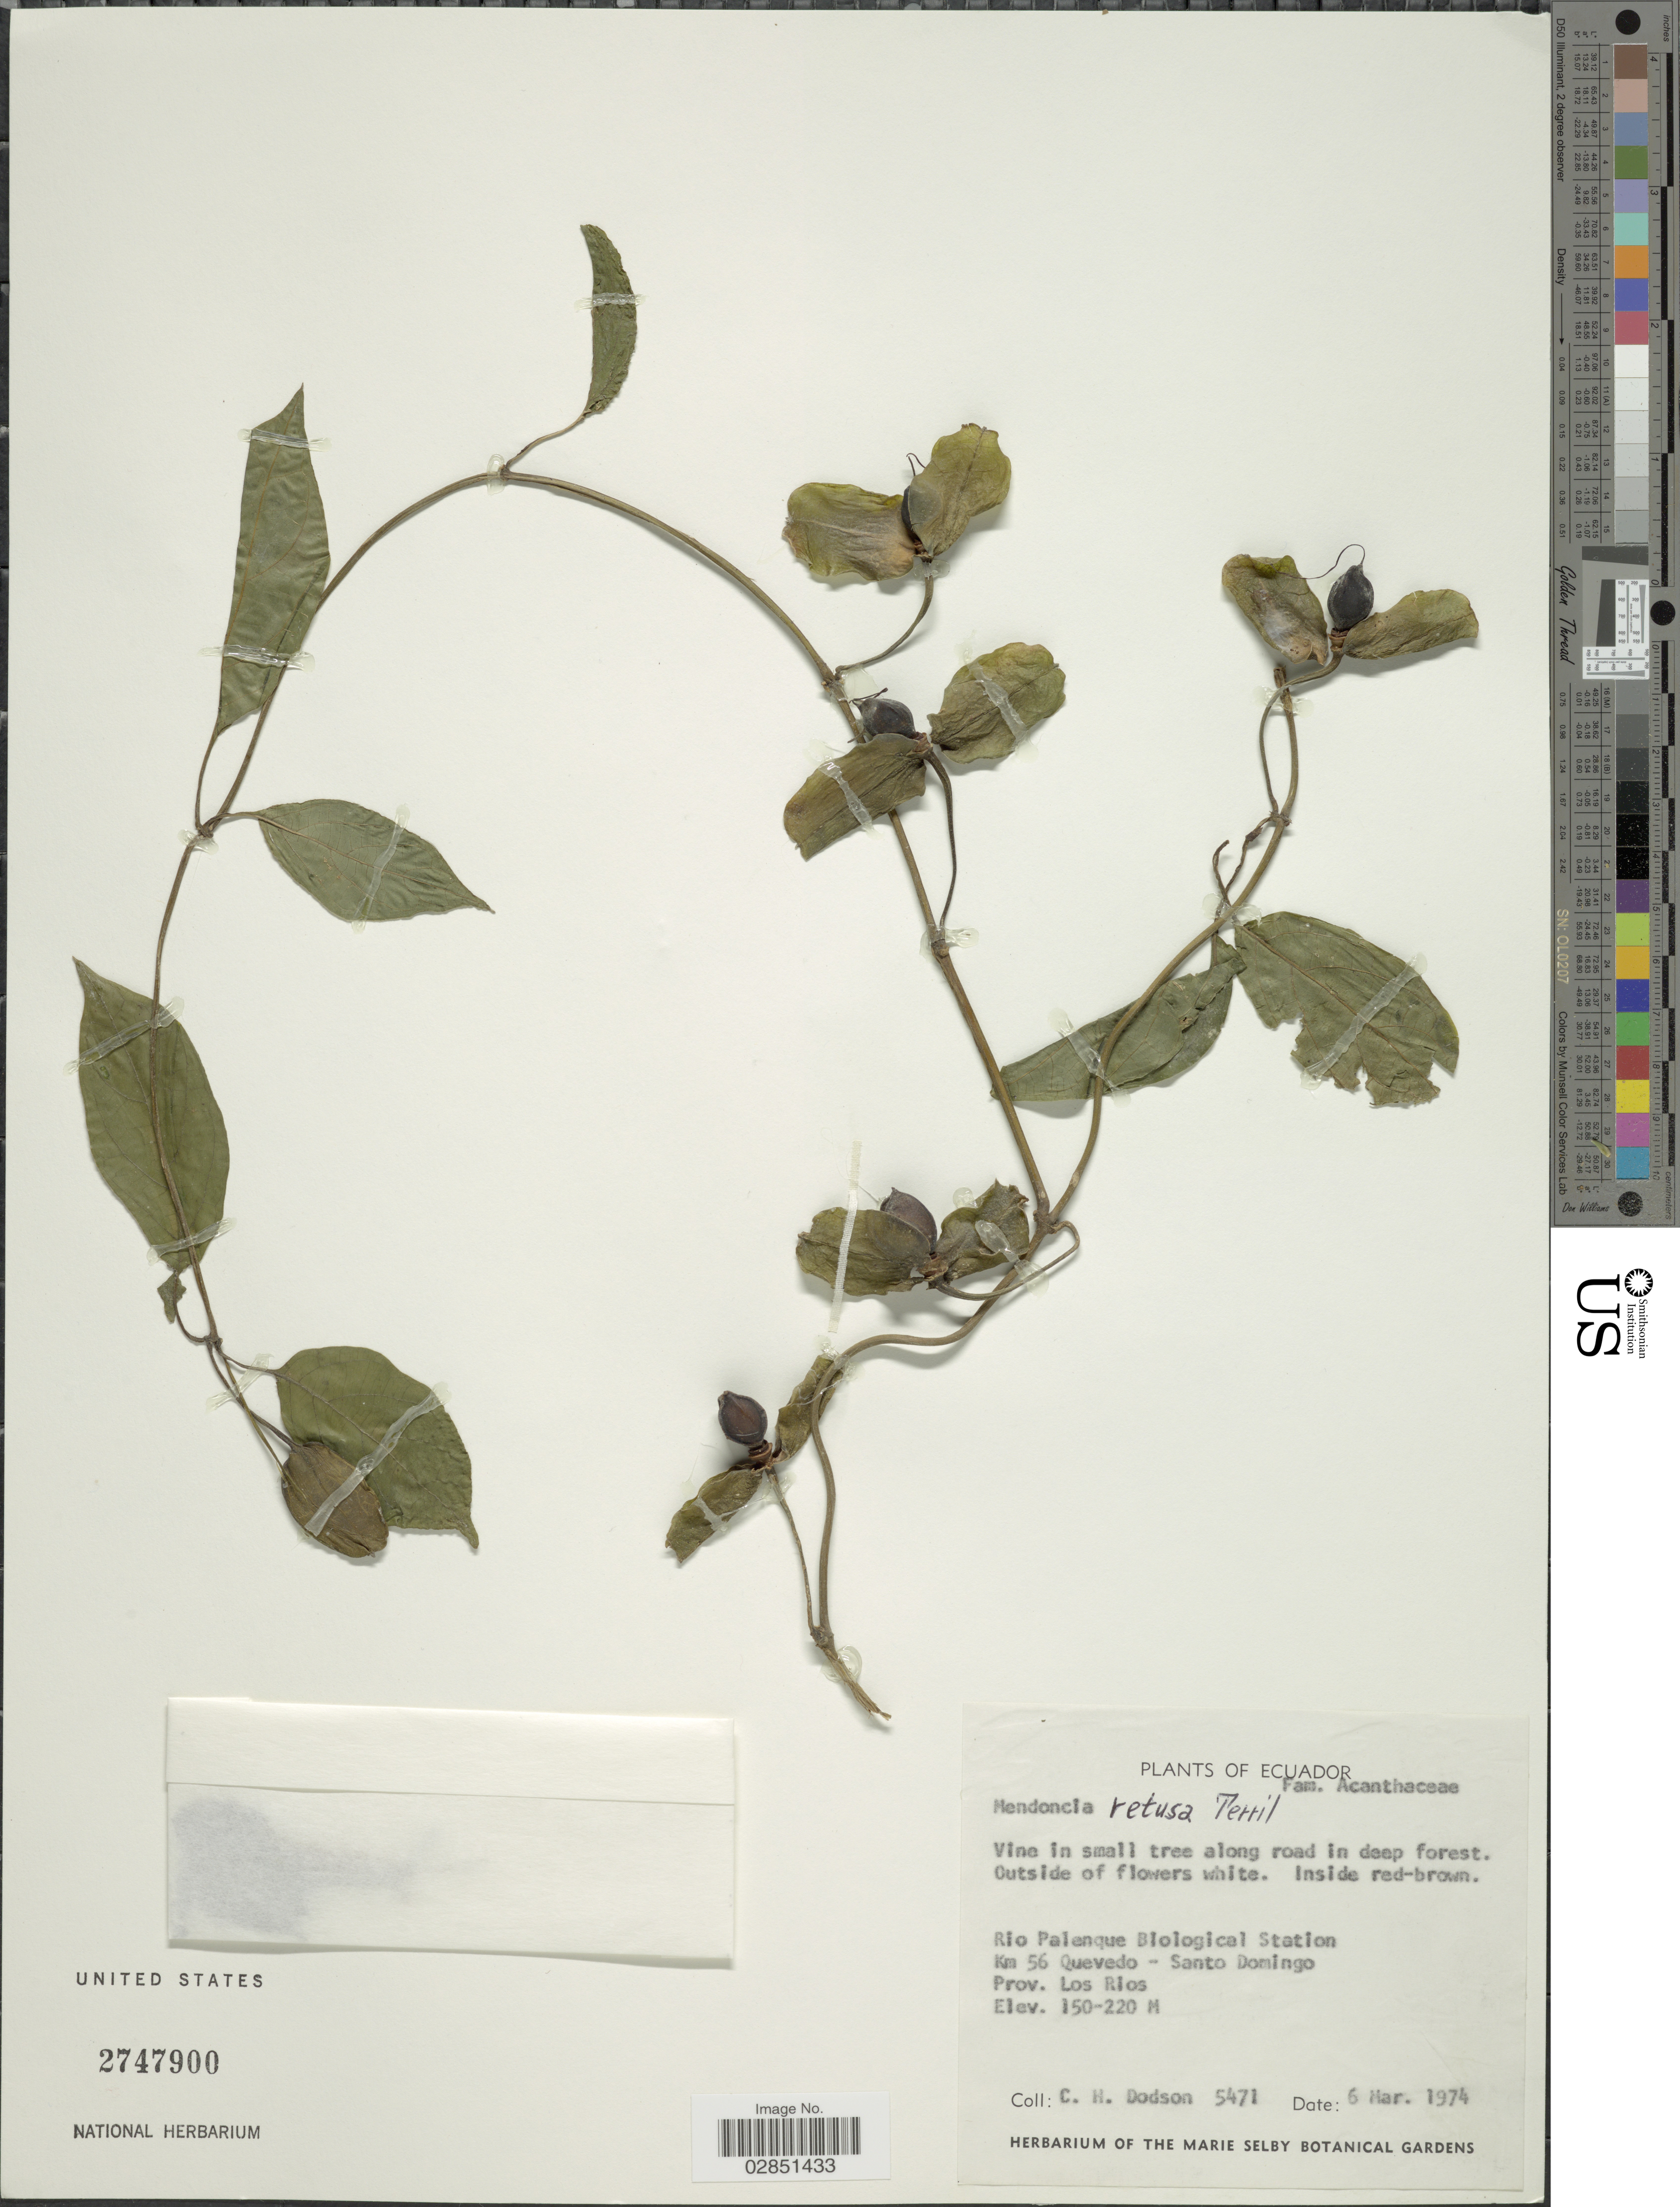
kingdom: Plantae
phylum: Tracheophyta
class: Magnoliopsida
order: Lamiales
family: Acanthaceae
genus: Mendoncia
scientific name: Mendoncia retusa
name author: Turrill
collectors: C. H. Dodson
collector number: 5471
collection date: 1974-03-06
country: Ecuador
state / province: Los Ríos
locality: Rio Palenque Biological Station. Km 56 Quevedo - Santo Domingo. Prov. Los Rios.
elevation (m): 150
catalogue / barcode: US 2747900